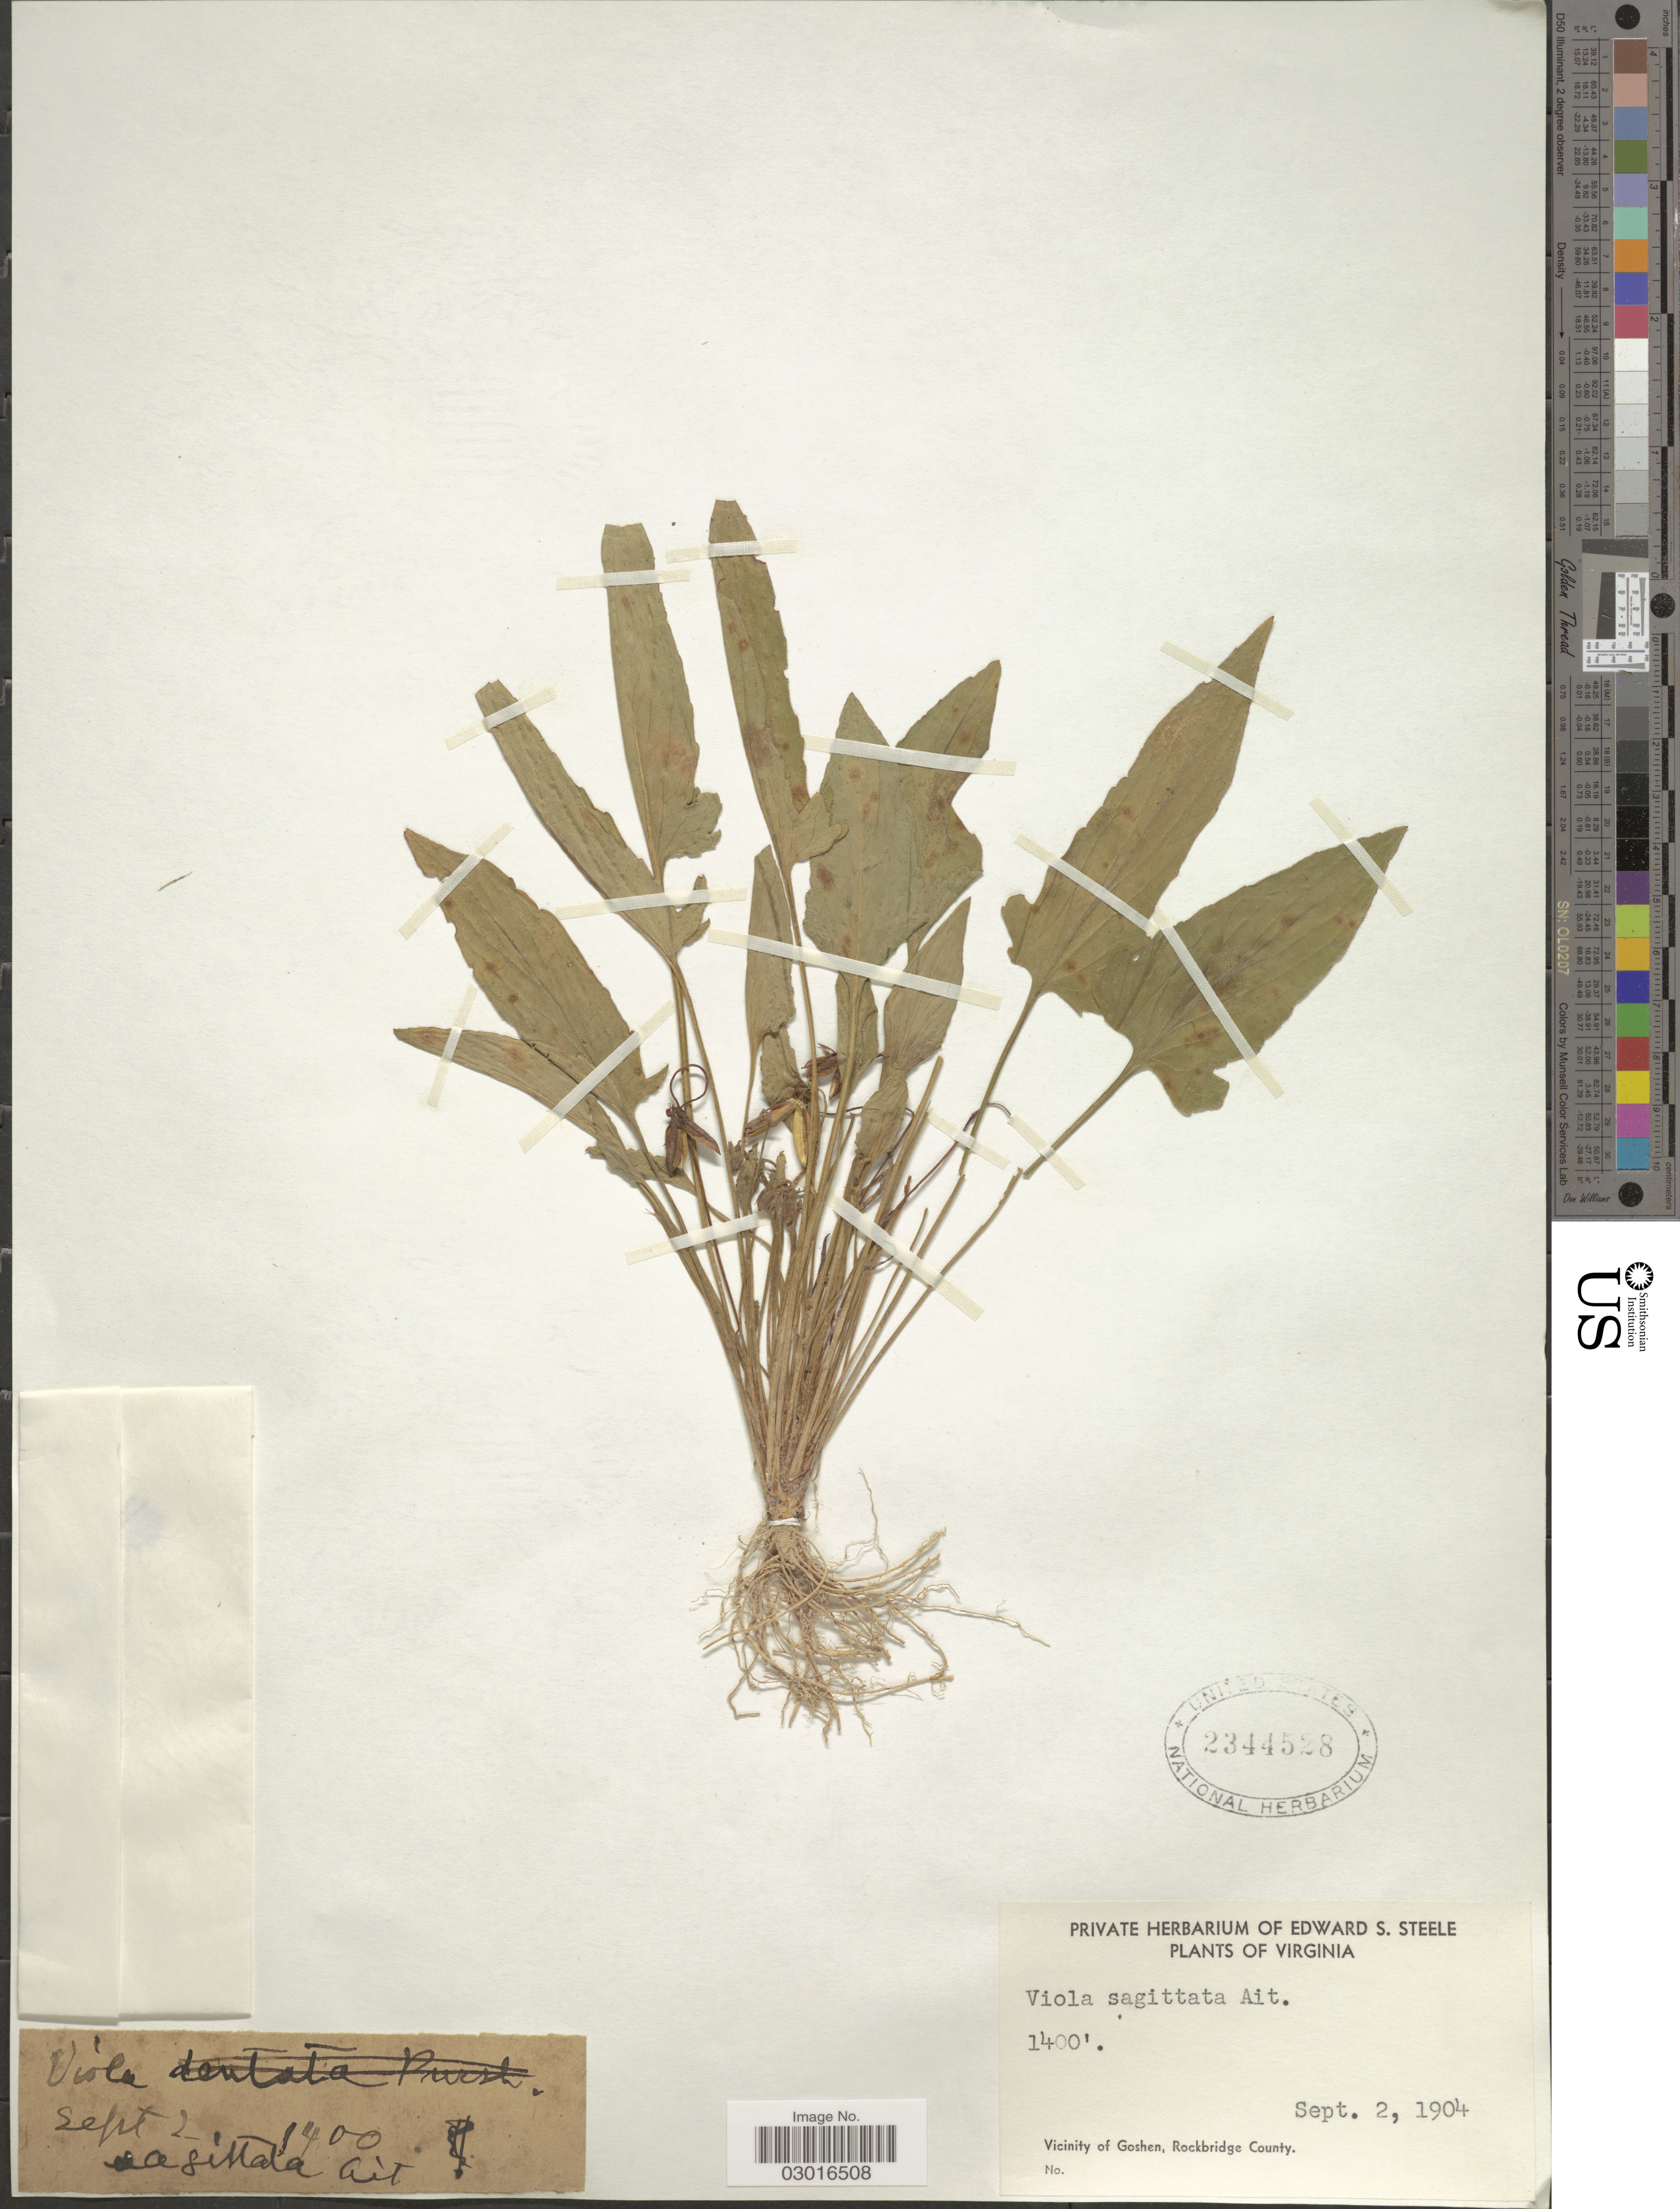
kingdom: Plantae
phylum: Tracheophyta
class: Magnoliopsida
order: Malpighiales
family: Violaceae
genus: Viola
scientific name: Viola sagittata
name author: Aiton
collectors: ex herb. Edward S. Steele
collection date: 1904-09-02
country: United States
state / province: Virginia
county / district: Rockbridge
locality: Vicinity of Goshen, Rockbridge County.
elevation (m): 427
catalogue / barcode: US 2344528